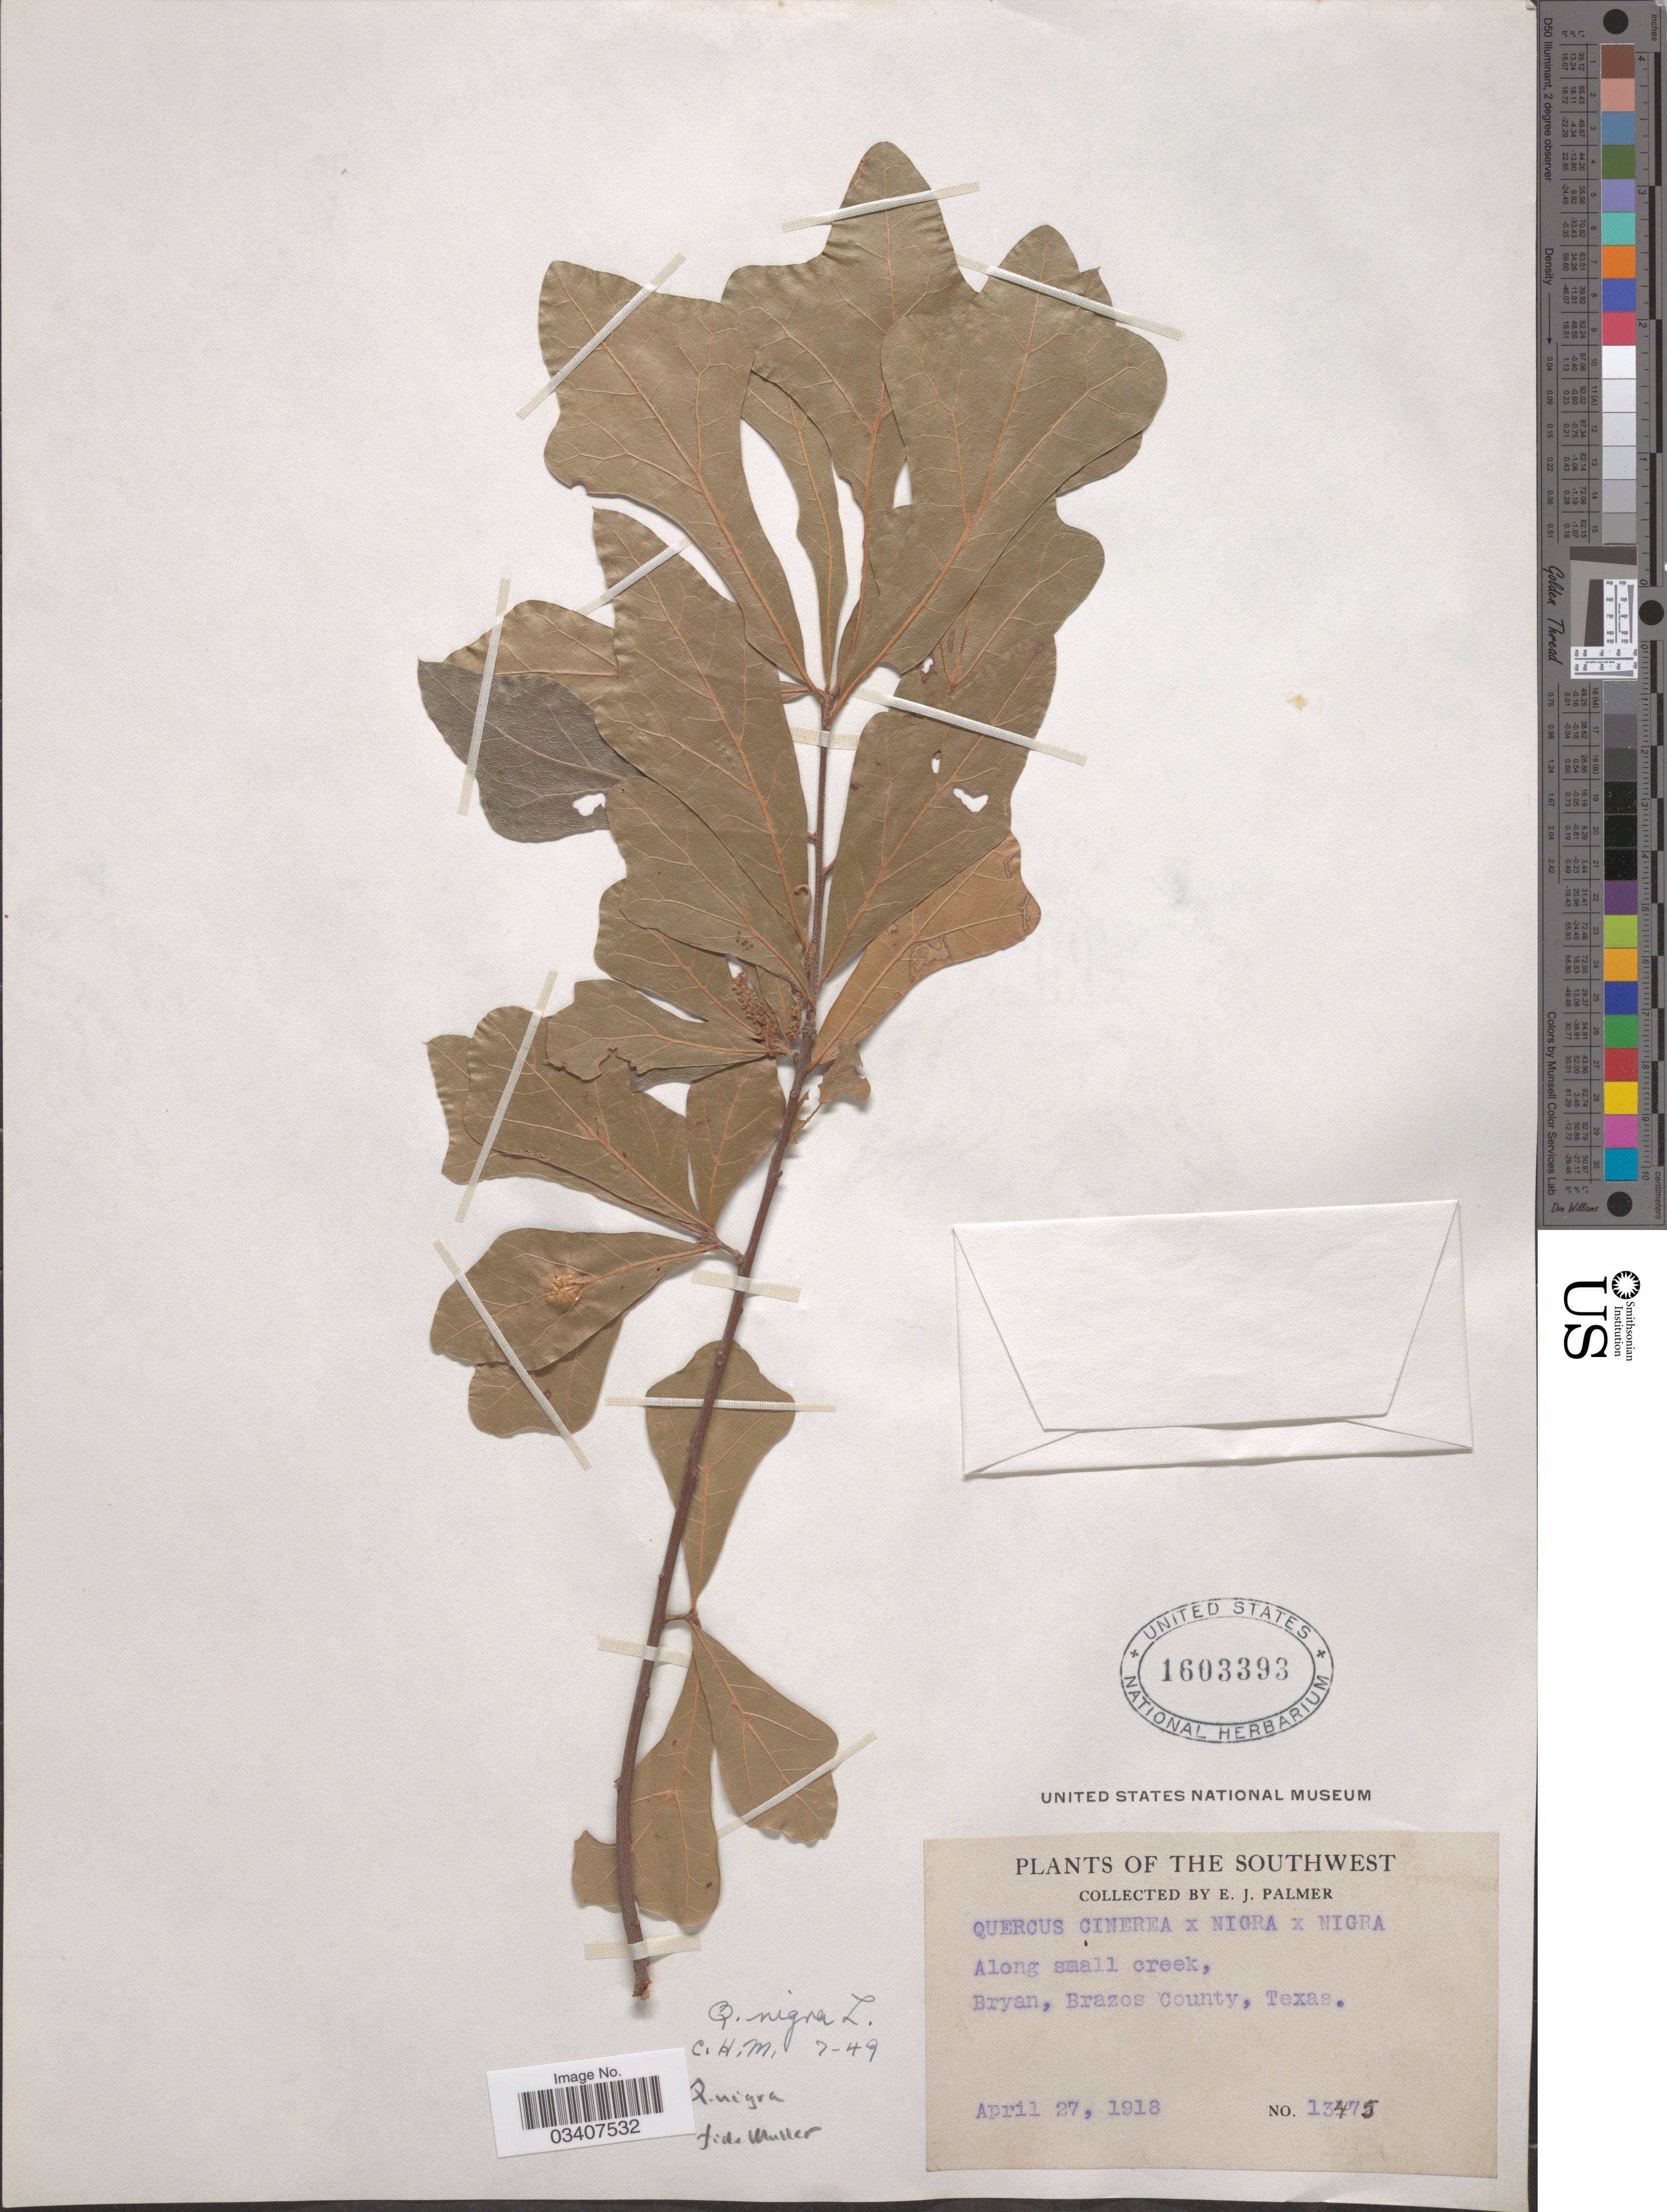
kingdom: Plantae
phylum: Tracheophyta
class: Magnoliopsida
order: Fagales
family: Fagaceae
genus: Quercus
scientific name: Quercus nigra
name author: L.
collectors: E. J. Palmer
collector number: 13475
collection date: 1918-04-27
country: United States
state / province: Texas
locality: The Southwest. Along small creek, Bryan, Brazos County.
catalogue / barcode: US 1603393